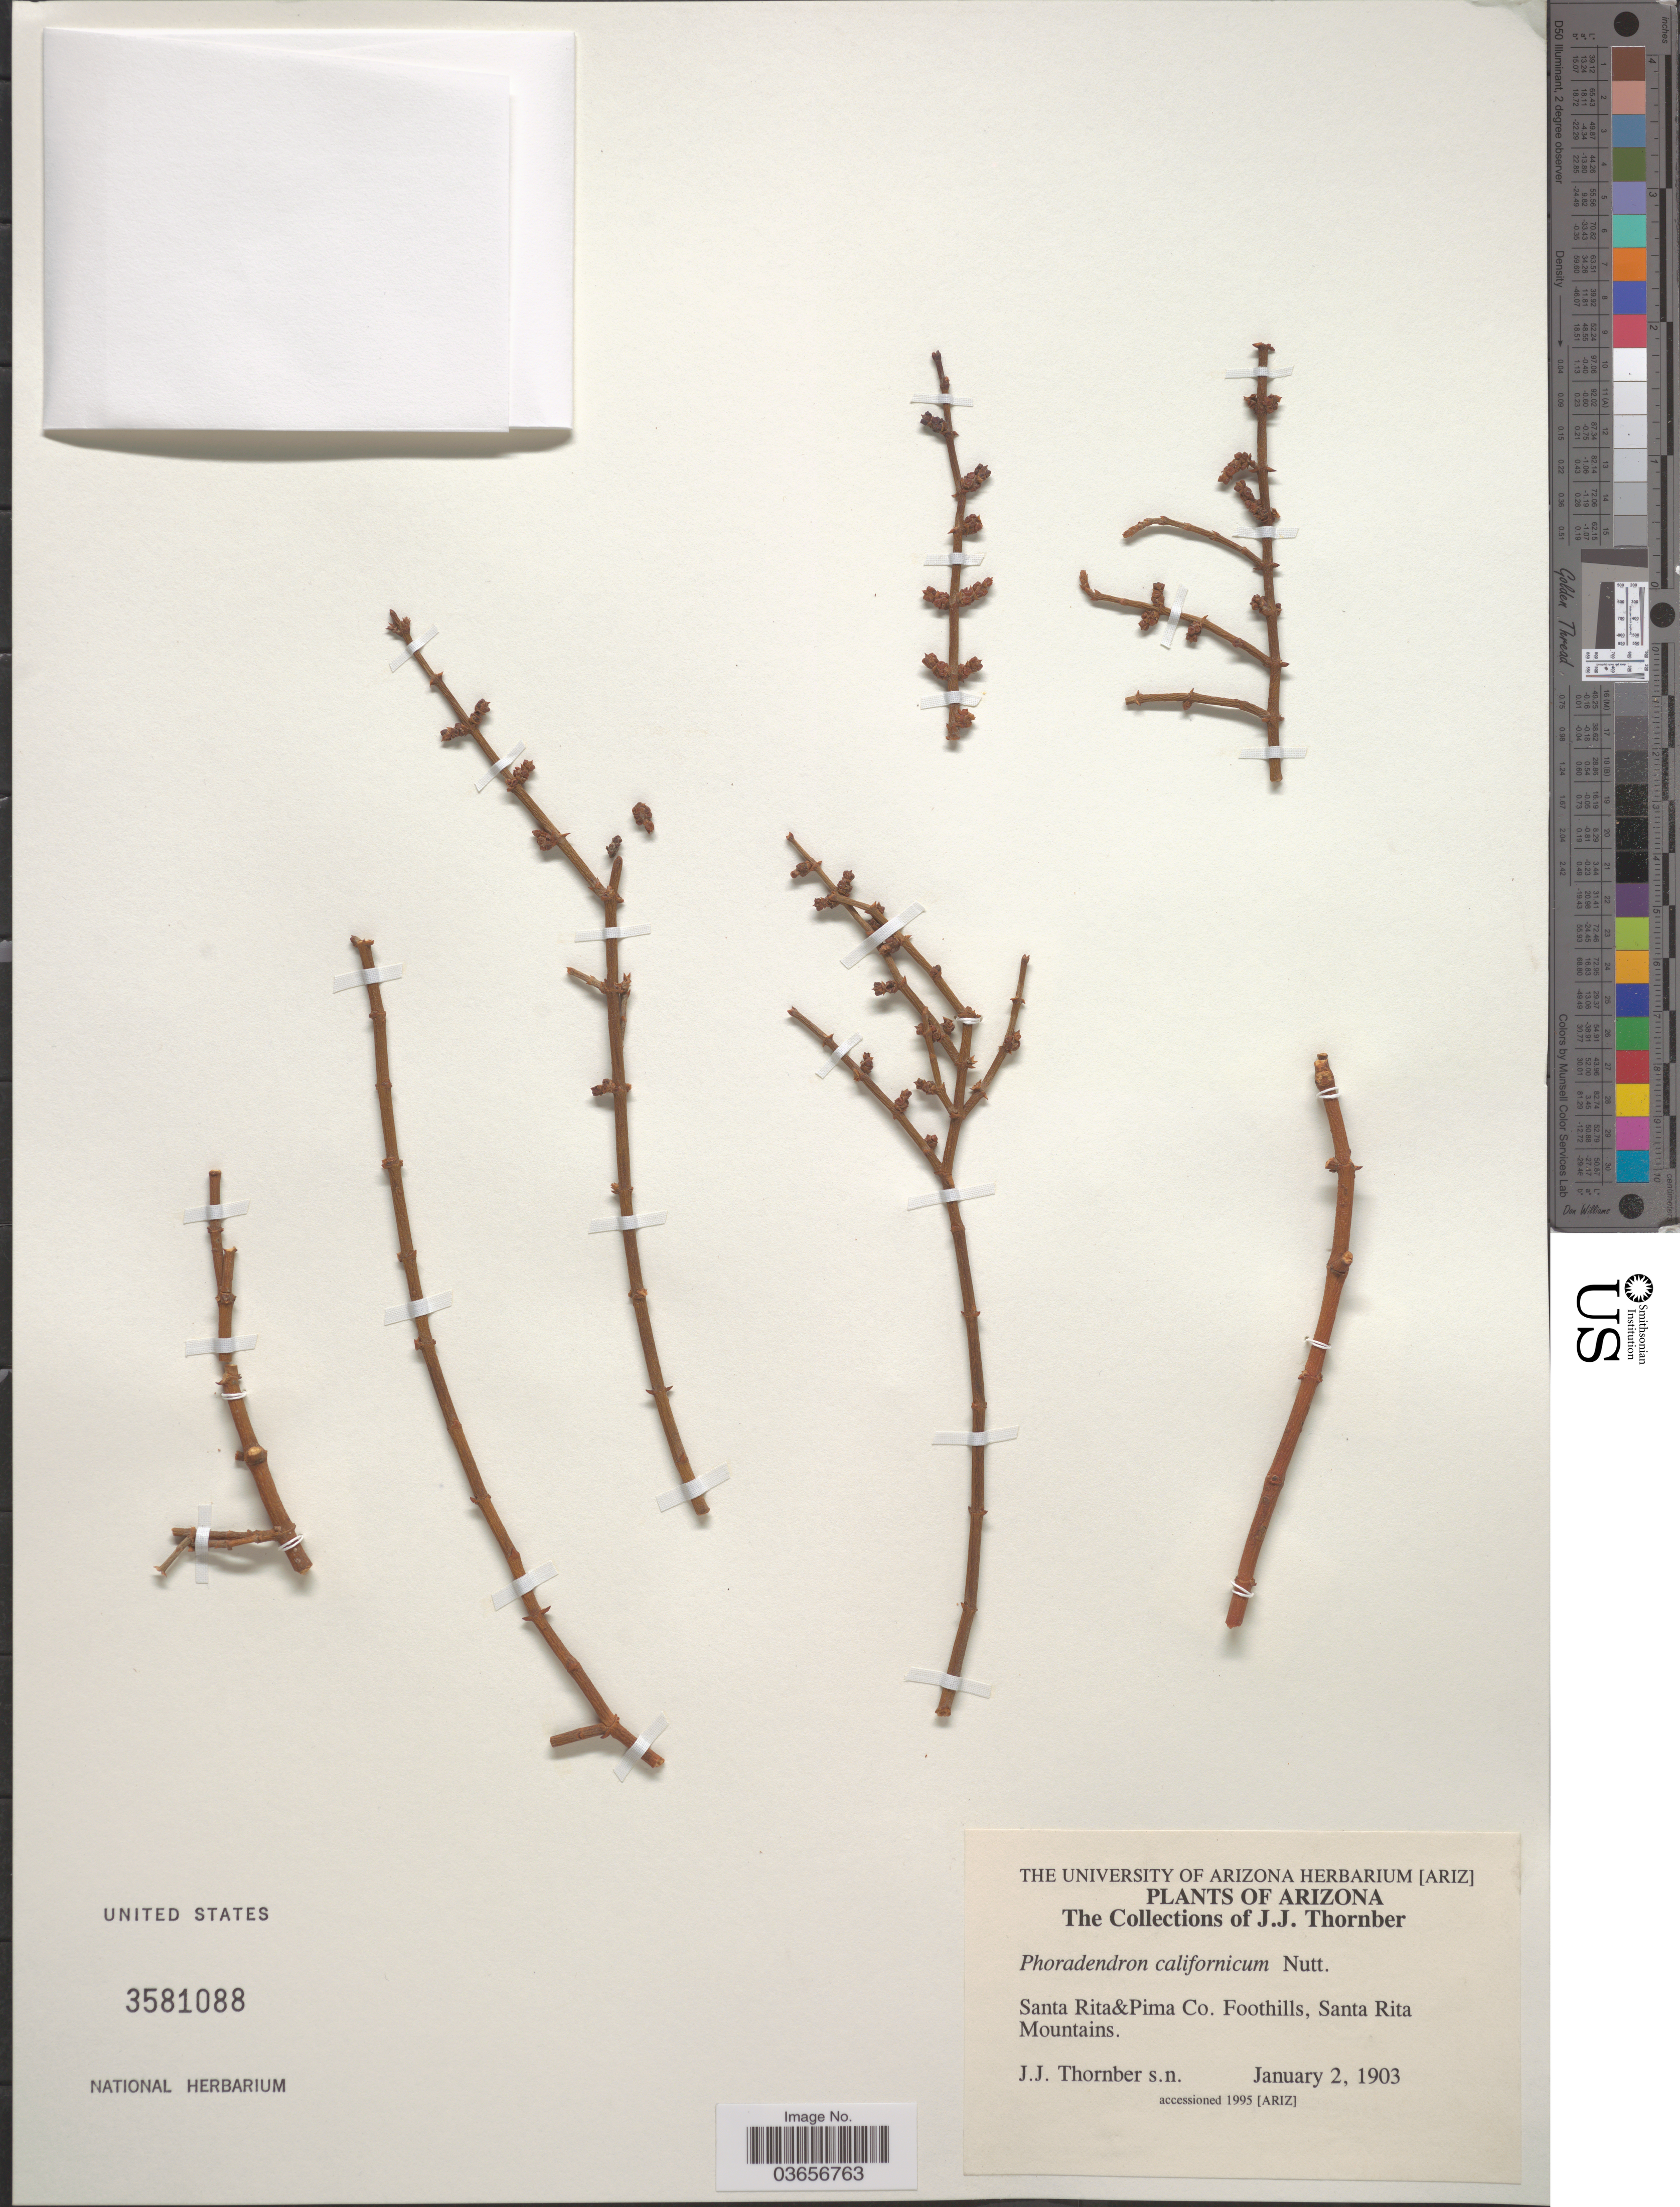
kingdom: Plantae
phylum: Tracheophyta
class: Magnoliopsida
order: Santalales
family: Viscaceae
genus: Phoradendron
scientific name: Phoradendron californicum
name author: Nutt.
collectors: J. Thornber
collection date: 1903-01-02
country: United States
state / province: Arizona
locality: Santa Rita&Pima Co. Foothills, Santa Rita Mountains.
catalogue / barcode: US 3581088